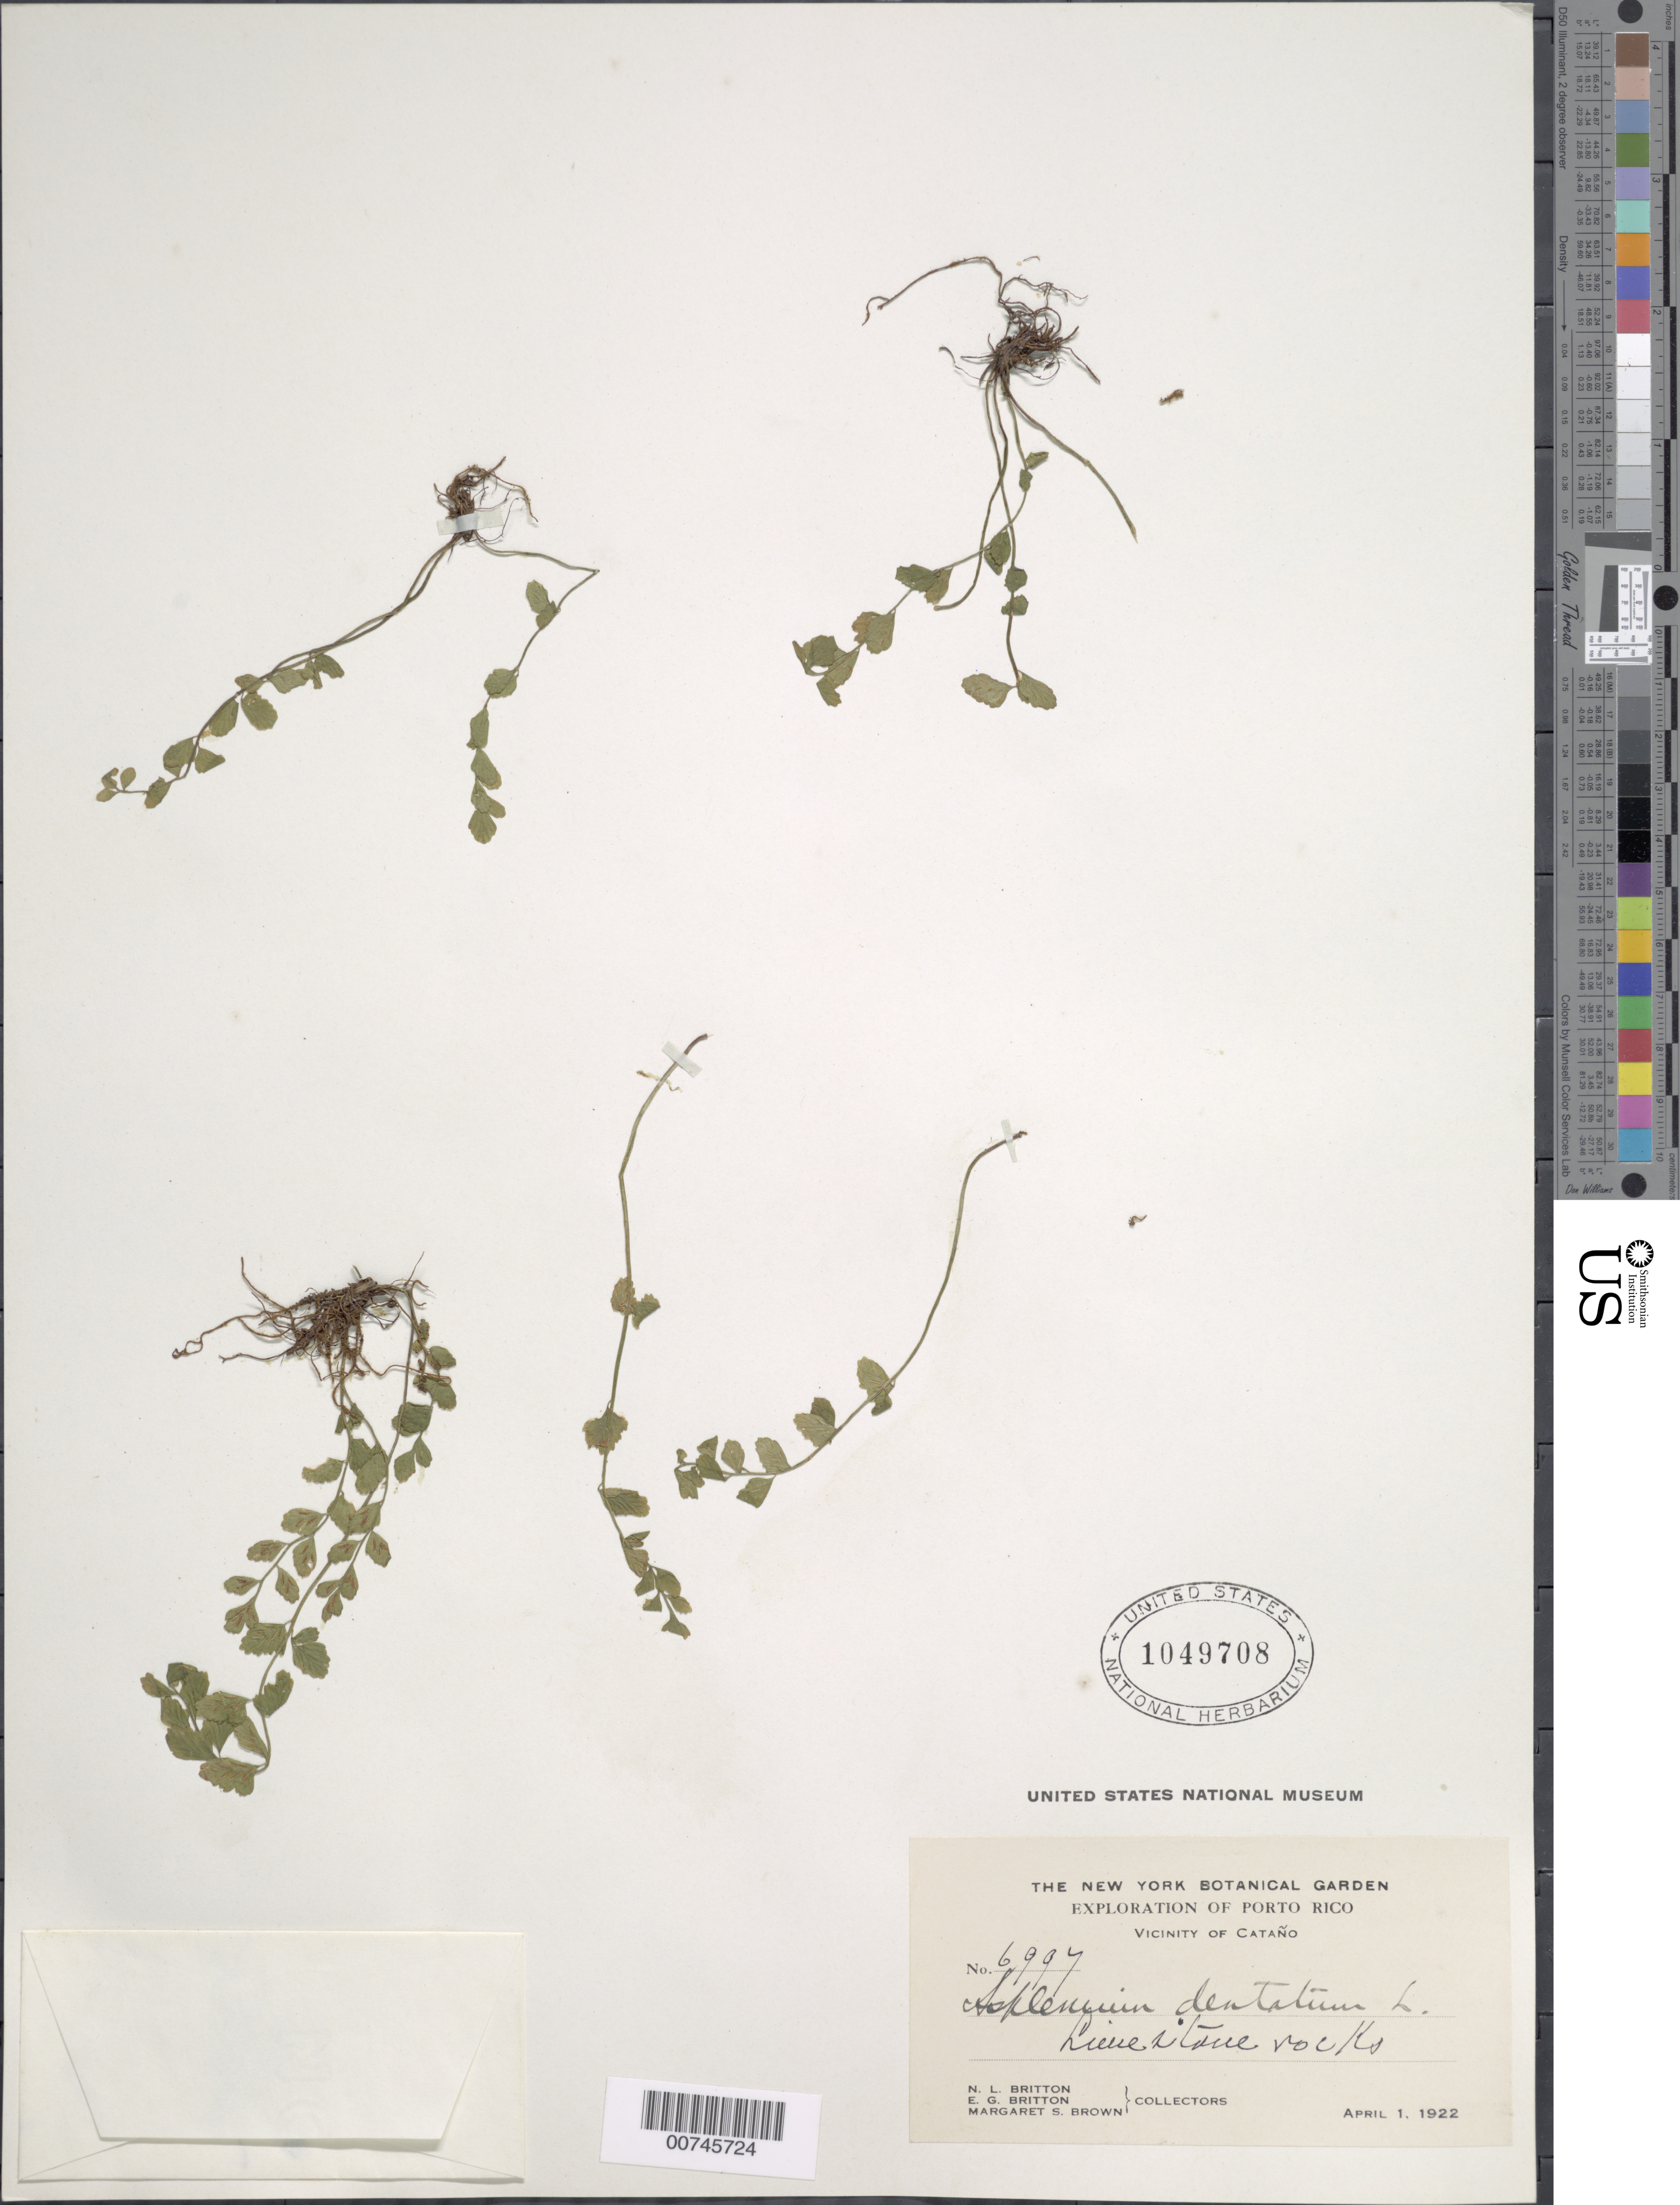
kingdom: Plantae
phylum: Tracheophyta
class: Polypodiopsida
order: Polypodiales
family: Aspleniaceae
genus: Asplenium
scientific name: Asplenium trichomanes-dentatum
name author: L.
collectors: N. Britton, E. G. Britton & M. S. Brown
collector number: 6997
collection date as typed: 01 Apr 1922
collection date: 1922-04-01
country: Puerto Rico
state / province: Cataño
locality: Vicinity of Cataño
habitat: Limestone rocks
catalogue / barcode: US 1049708